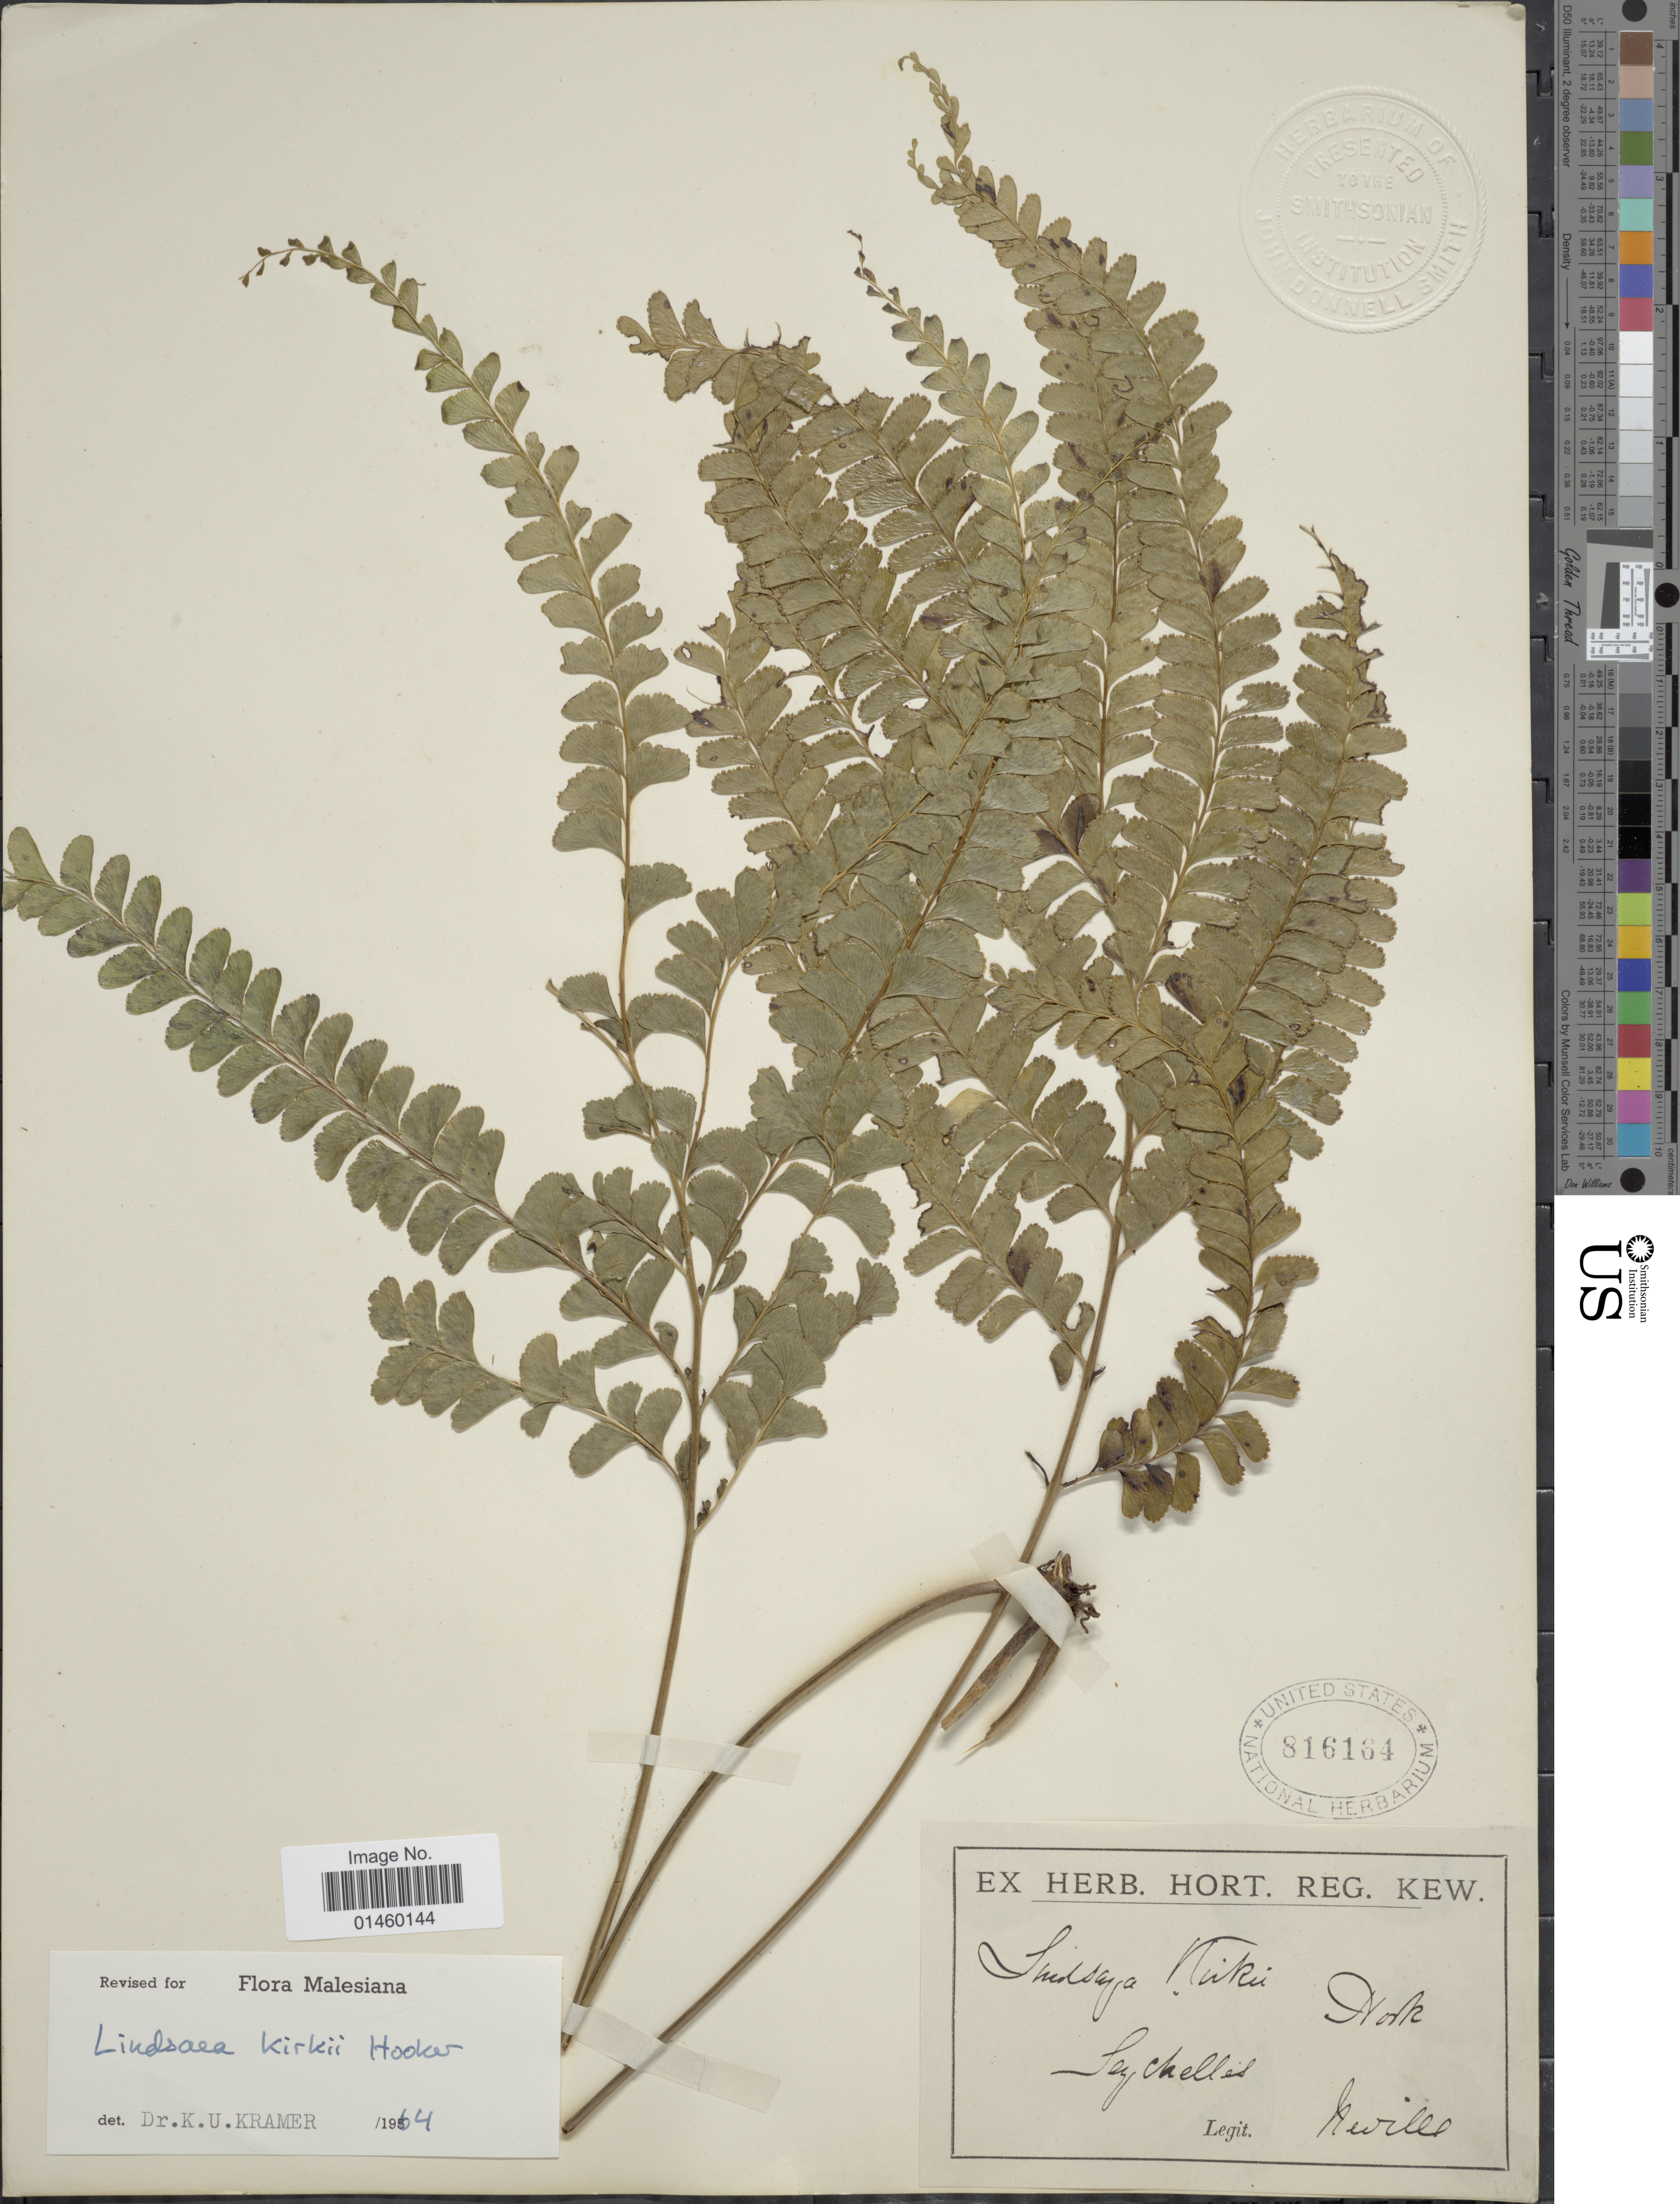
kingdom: Plantae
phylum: Tracheophyta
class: Polypodiopsida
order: Polypodiales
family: Lindsaeaceae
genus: Lindsaea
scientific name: Lindsaea kirkii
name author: Hook.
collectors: N. Wille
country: Seychelles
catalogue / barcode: US 816164